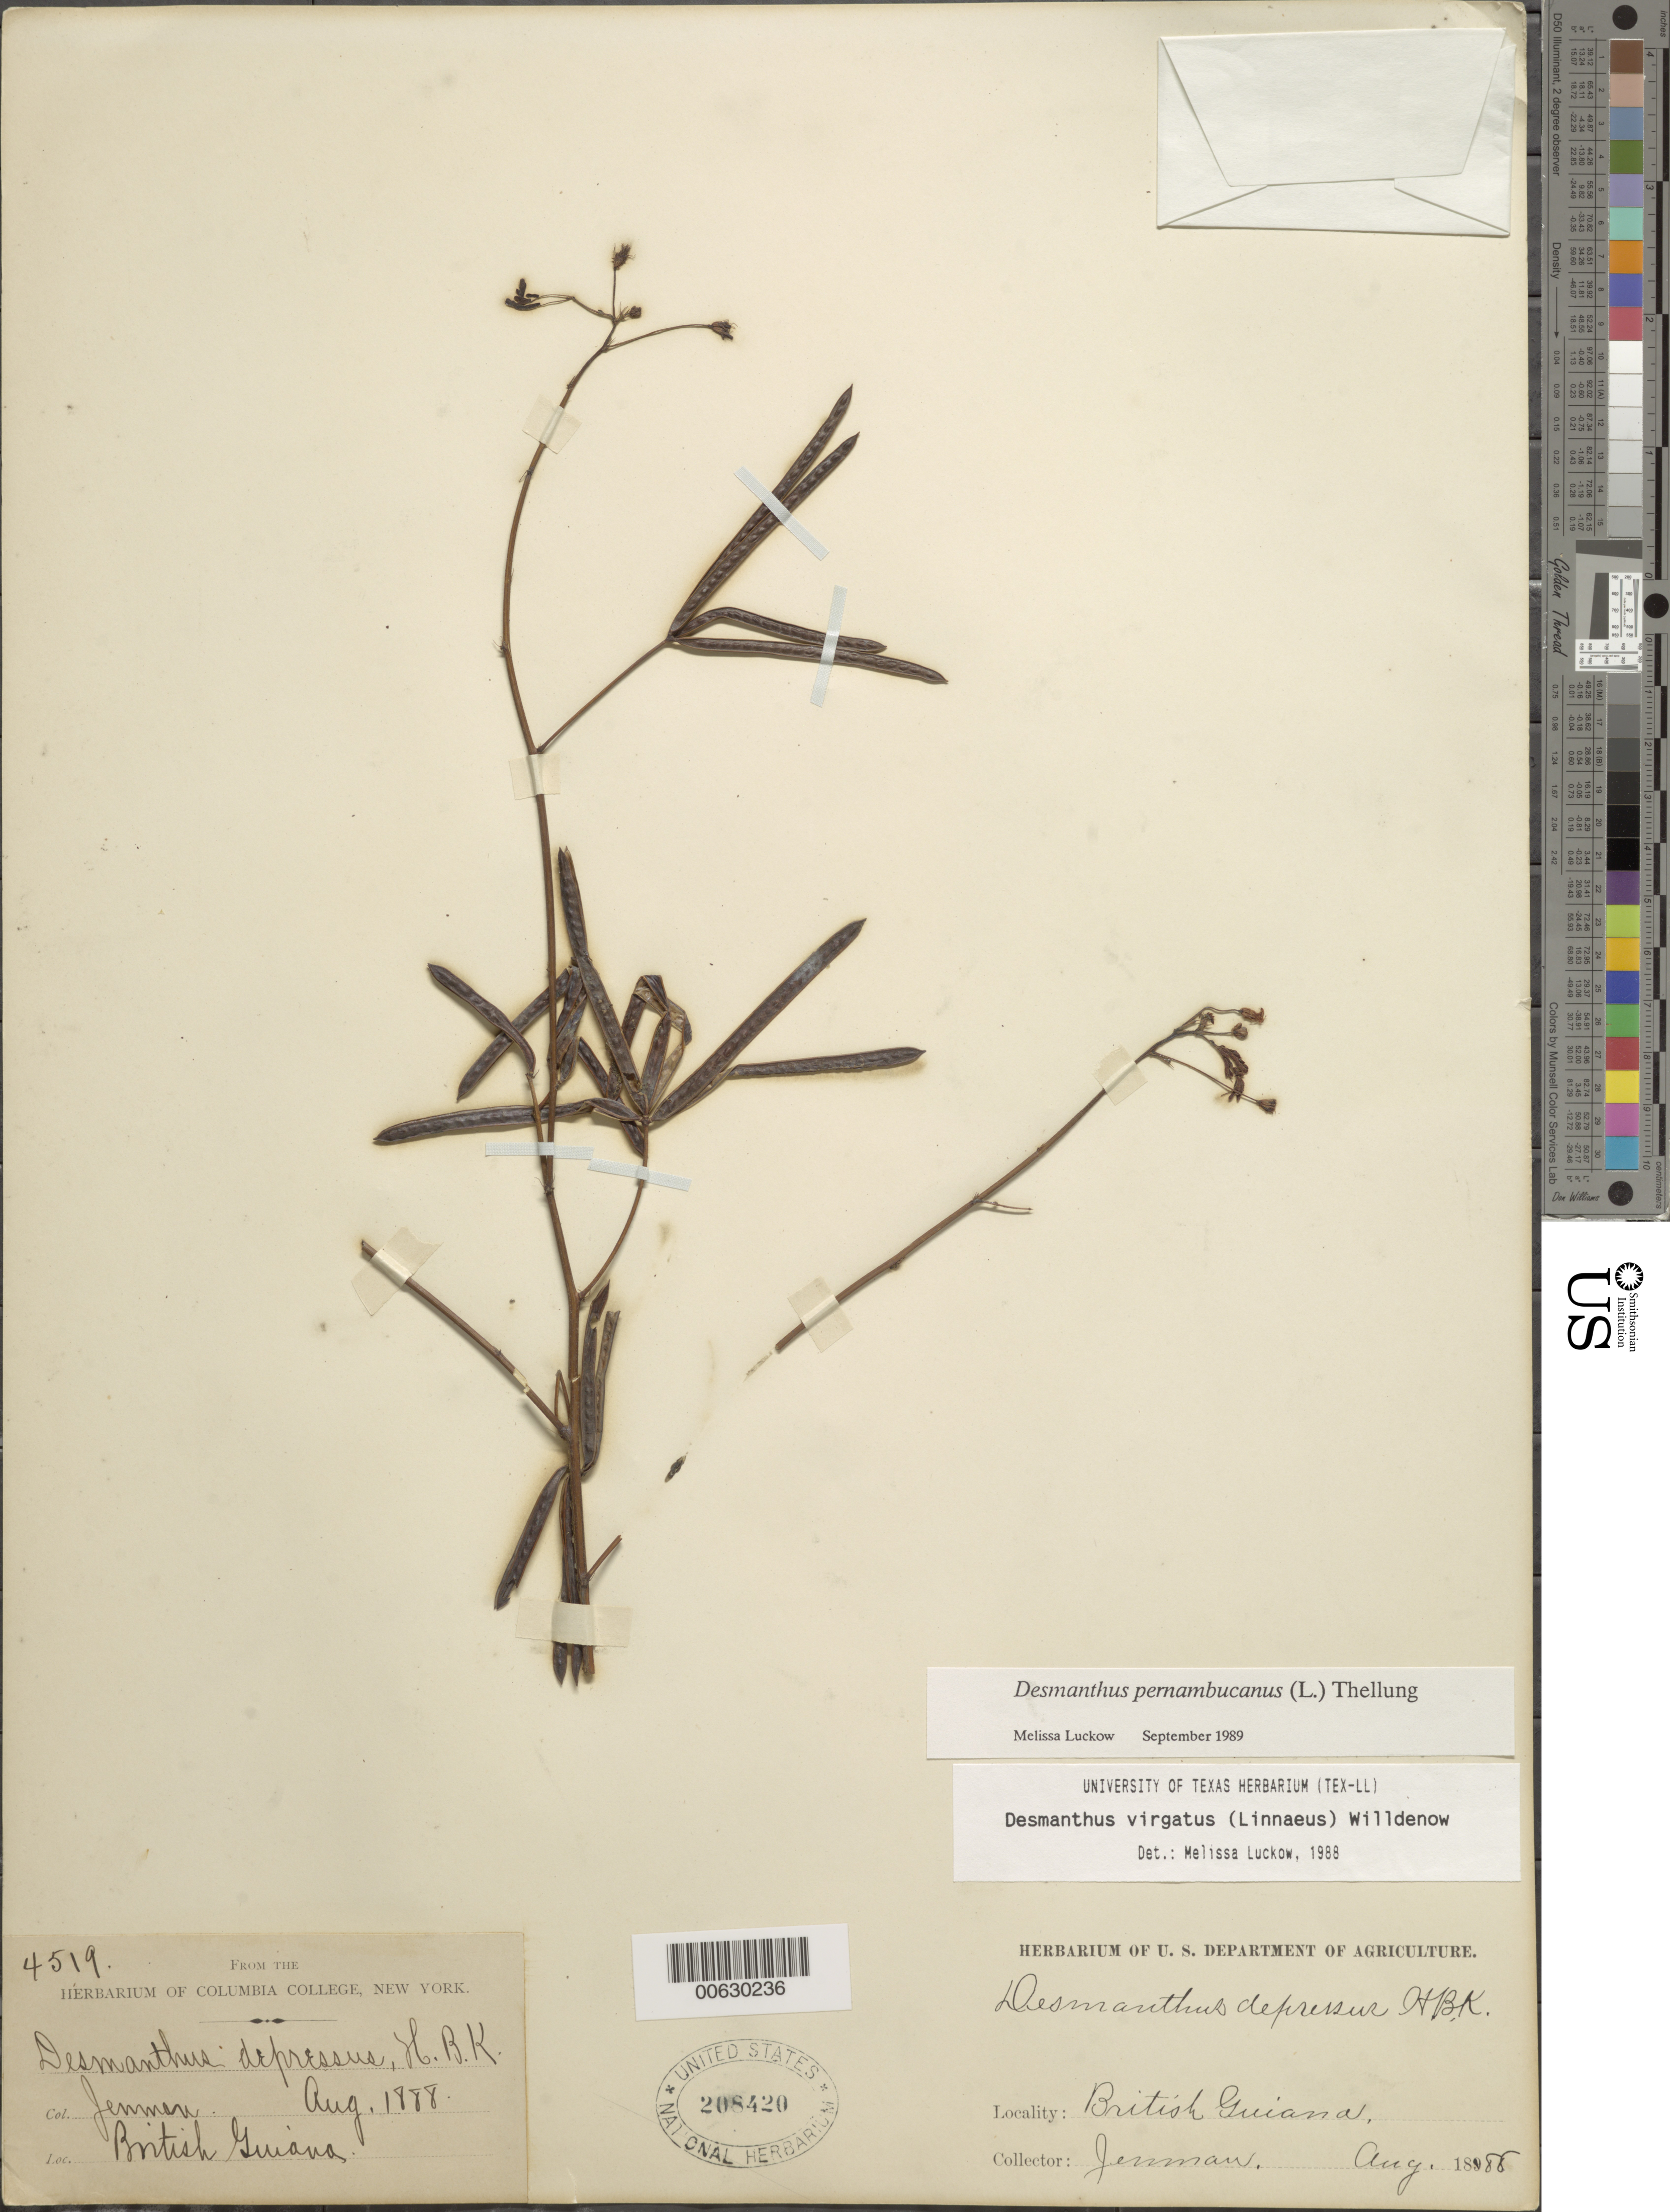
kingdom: Plantae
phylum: Tracheophyta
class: Magnoliopsida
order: Fabales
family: Fabaceae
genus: Desmanthus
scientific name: Desmanthus pernambucanus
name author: (L.) Thell.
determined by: Luckow, M. A.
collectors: G. S. Jenman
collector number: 4519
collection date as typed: August 1888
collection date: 1888-08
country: Guyana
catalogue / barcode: US 208420